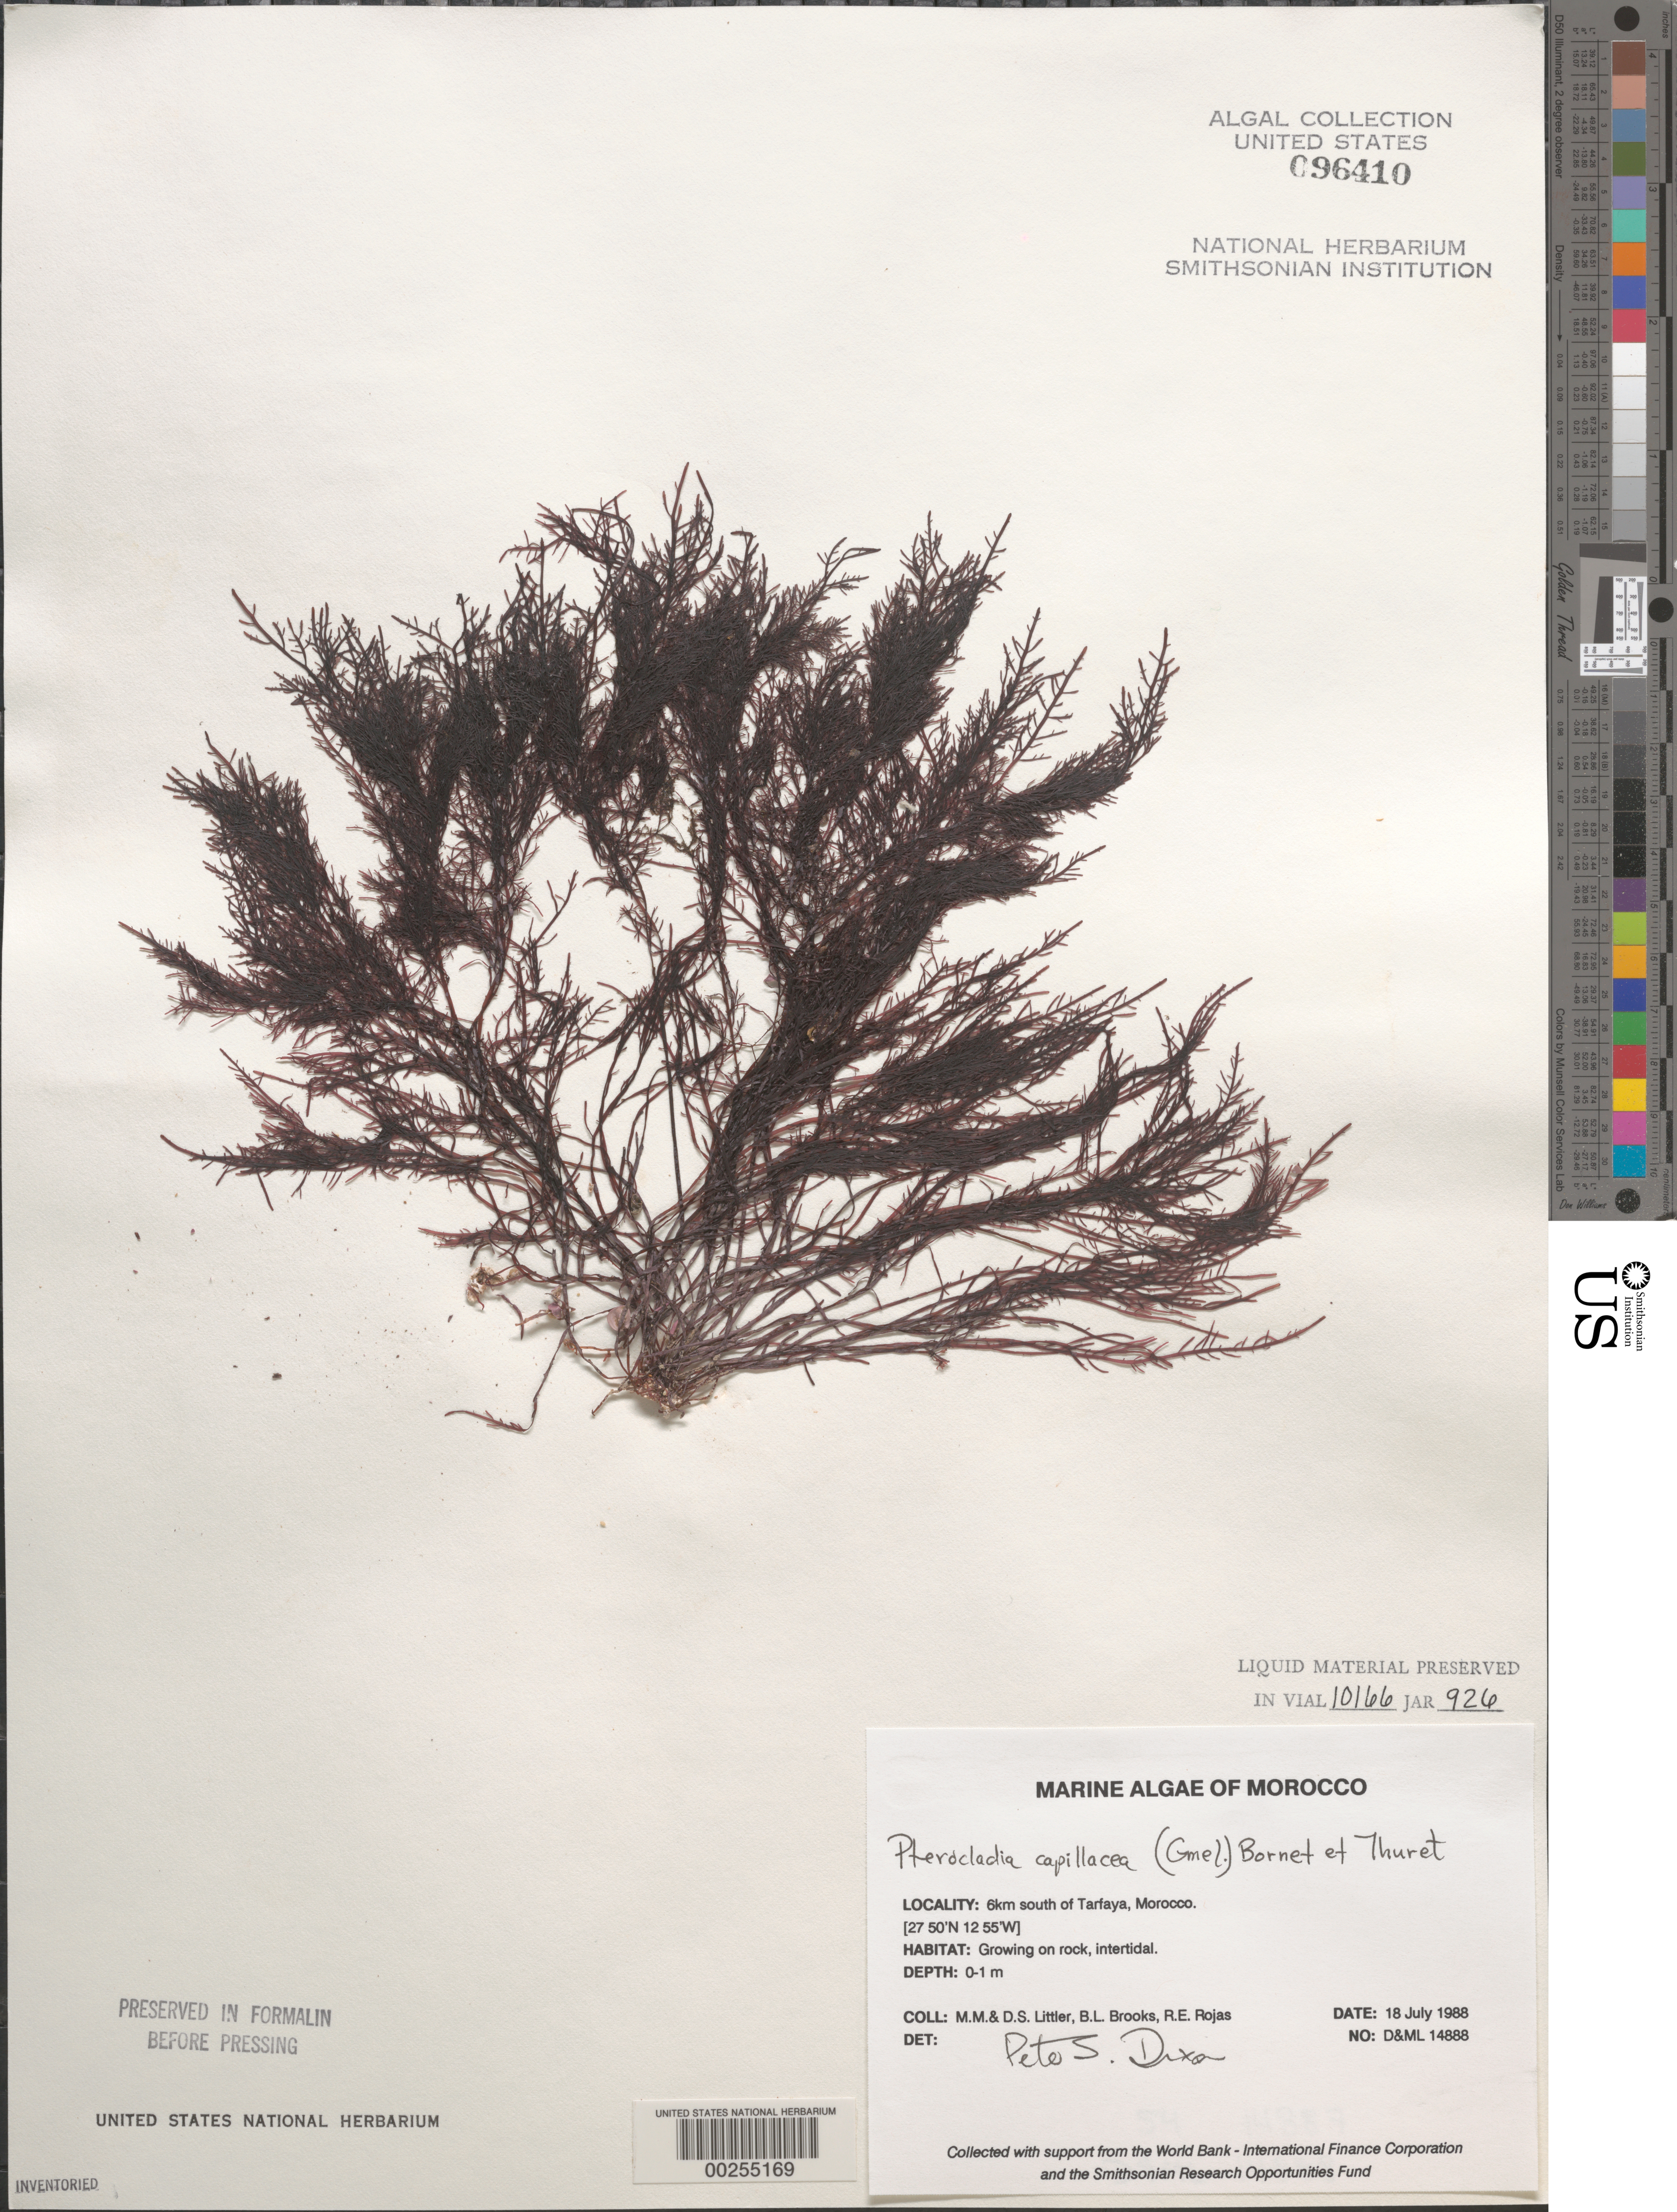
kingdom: Plantae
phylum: Rhodophyta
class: Florideophyceae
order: Gelidiales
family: Pterocladiaceae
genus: Pterocladiella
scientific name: Pterocladiella capillacea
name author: (S.G. Gmel.) Santelices & Hommers.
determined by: Algae name updating Project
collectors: M. M. Littler, D. S. Littler, B. Brooks & R. Rojas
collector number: D&ML 14888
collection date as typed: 18 Jul 1988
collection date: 1988-07-18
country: Morocco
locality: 6 km south of Tarfaya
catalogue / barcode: US 96410